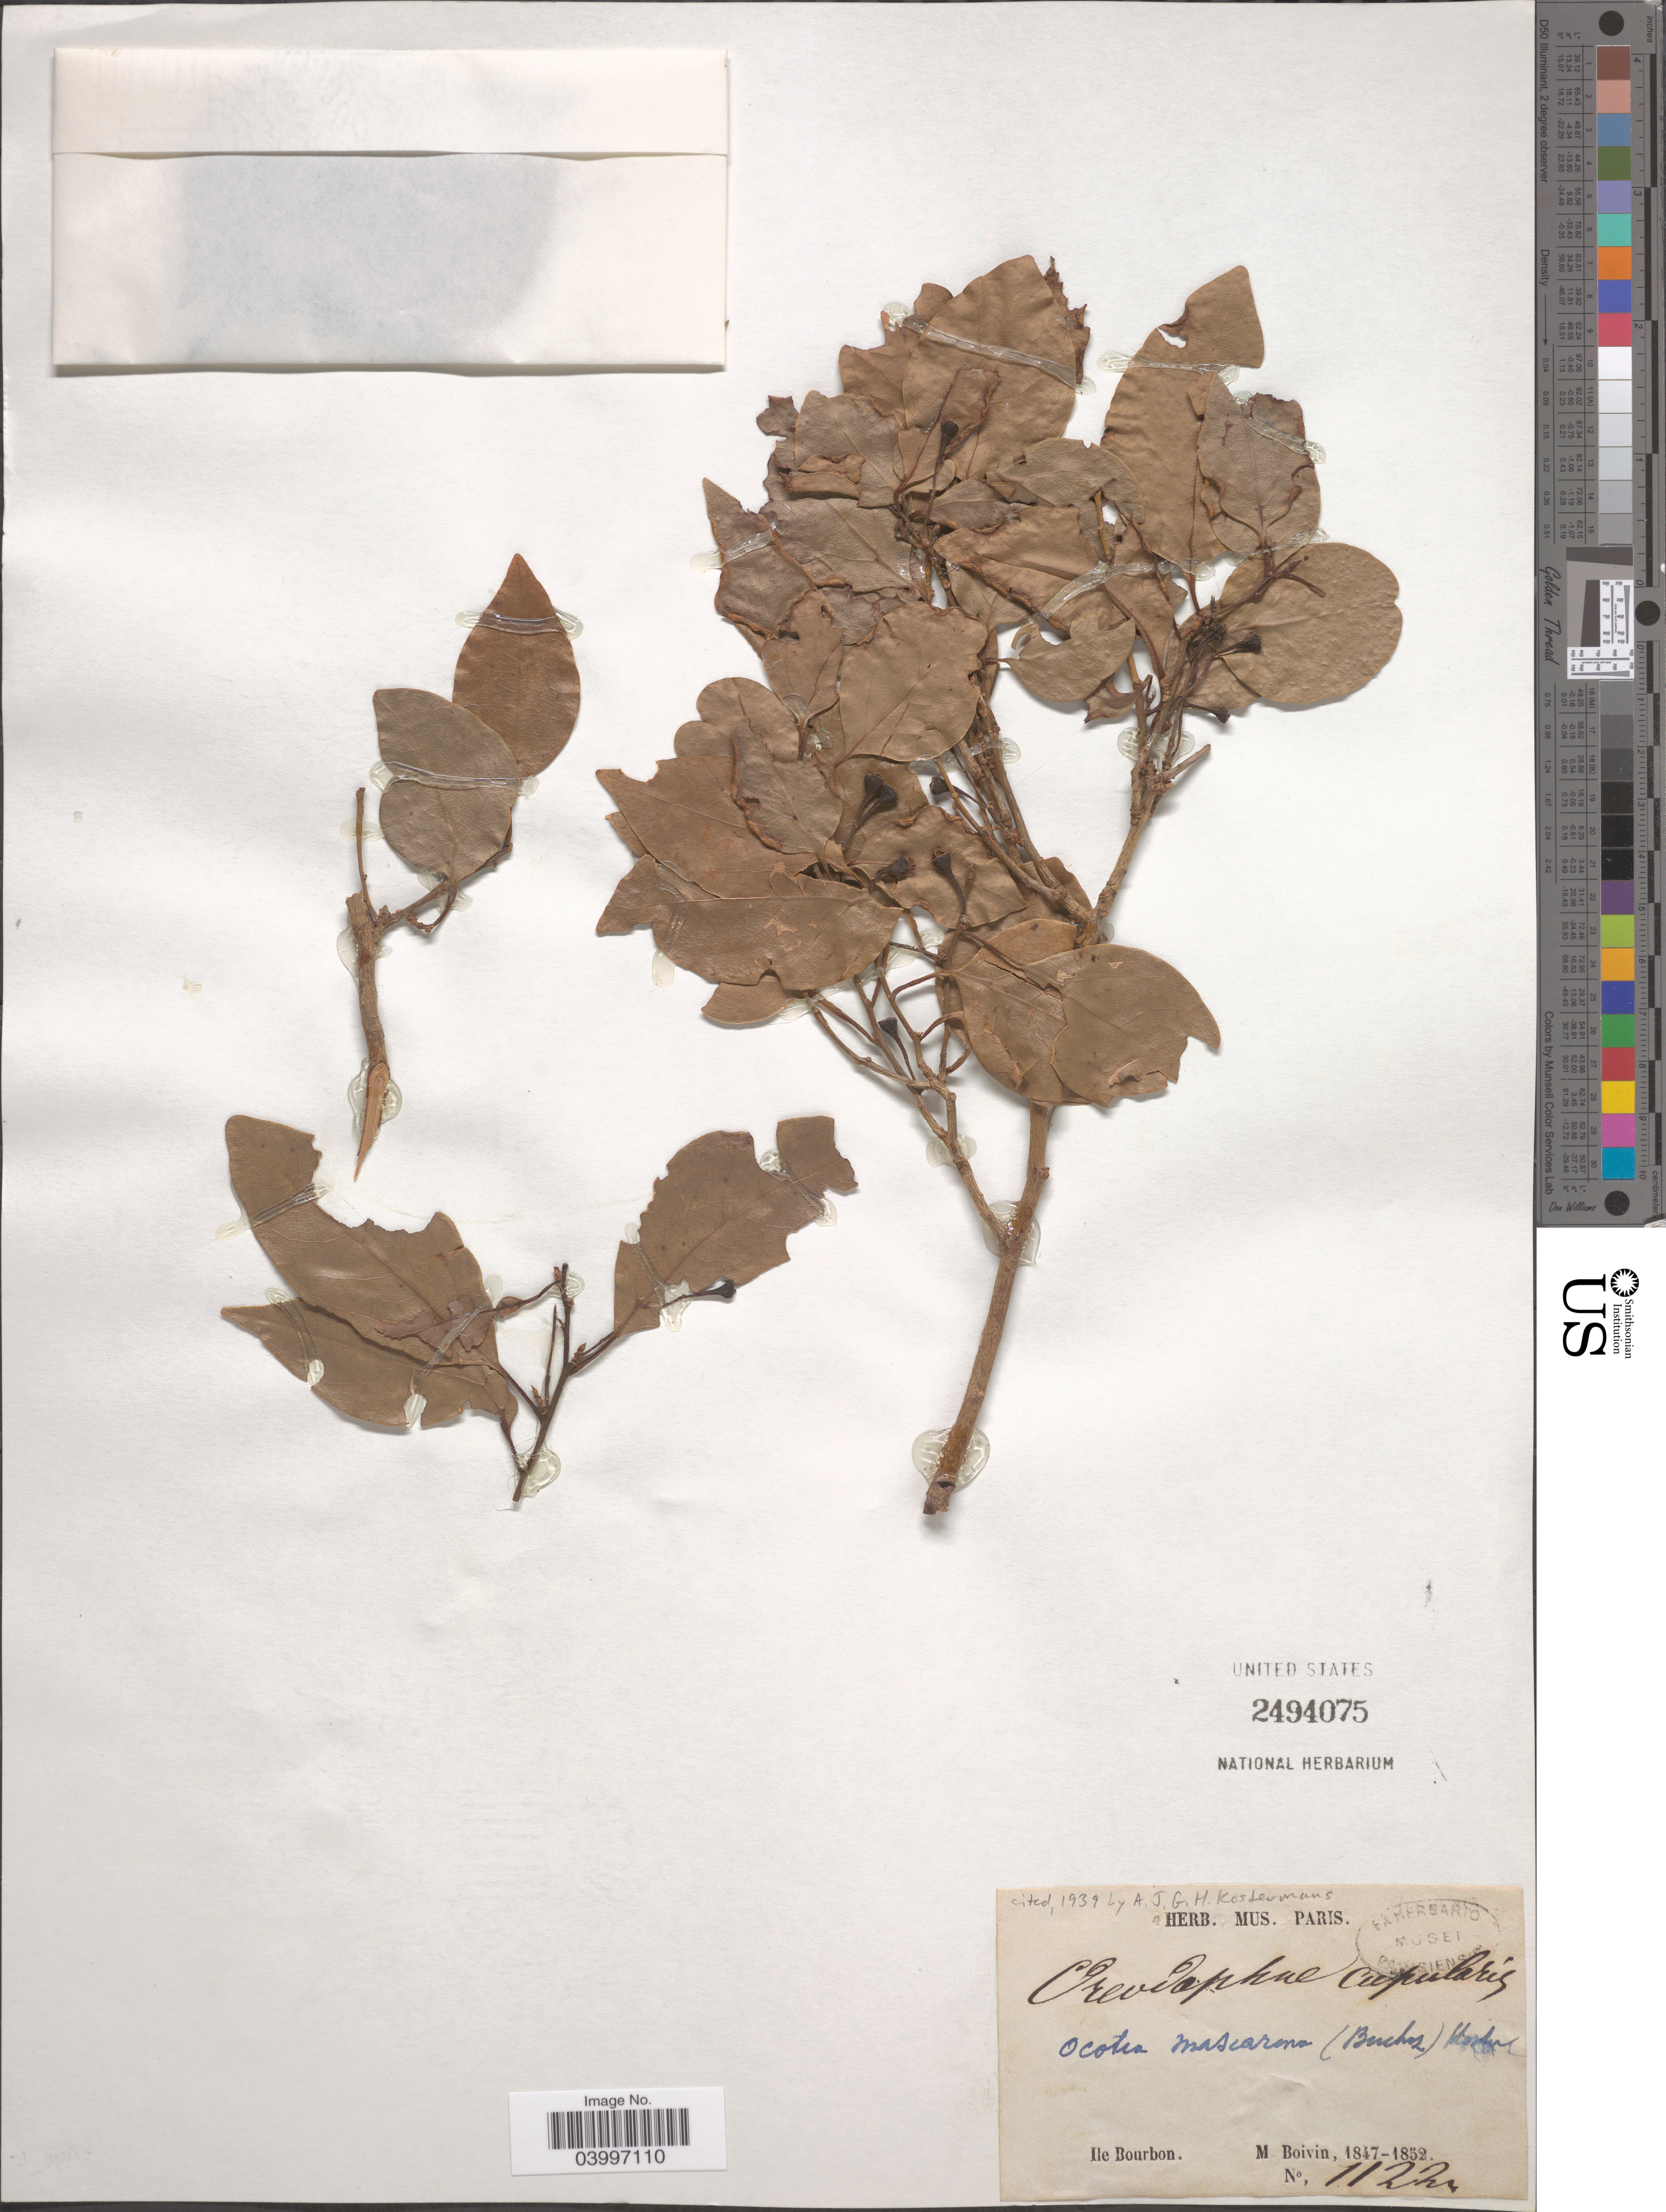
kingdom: Plantae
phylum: Tracheophyta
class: Magnoliopsida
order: Laurales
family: Lauraceae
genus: Ocotea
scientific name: Ocotea mascarena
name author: (Buc'hoz & Nees) Kosterm.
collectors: M. Boivin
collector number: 1122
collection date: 1847/1852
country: Reunion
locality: Ile Bourbon.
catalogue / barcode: US 2494075